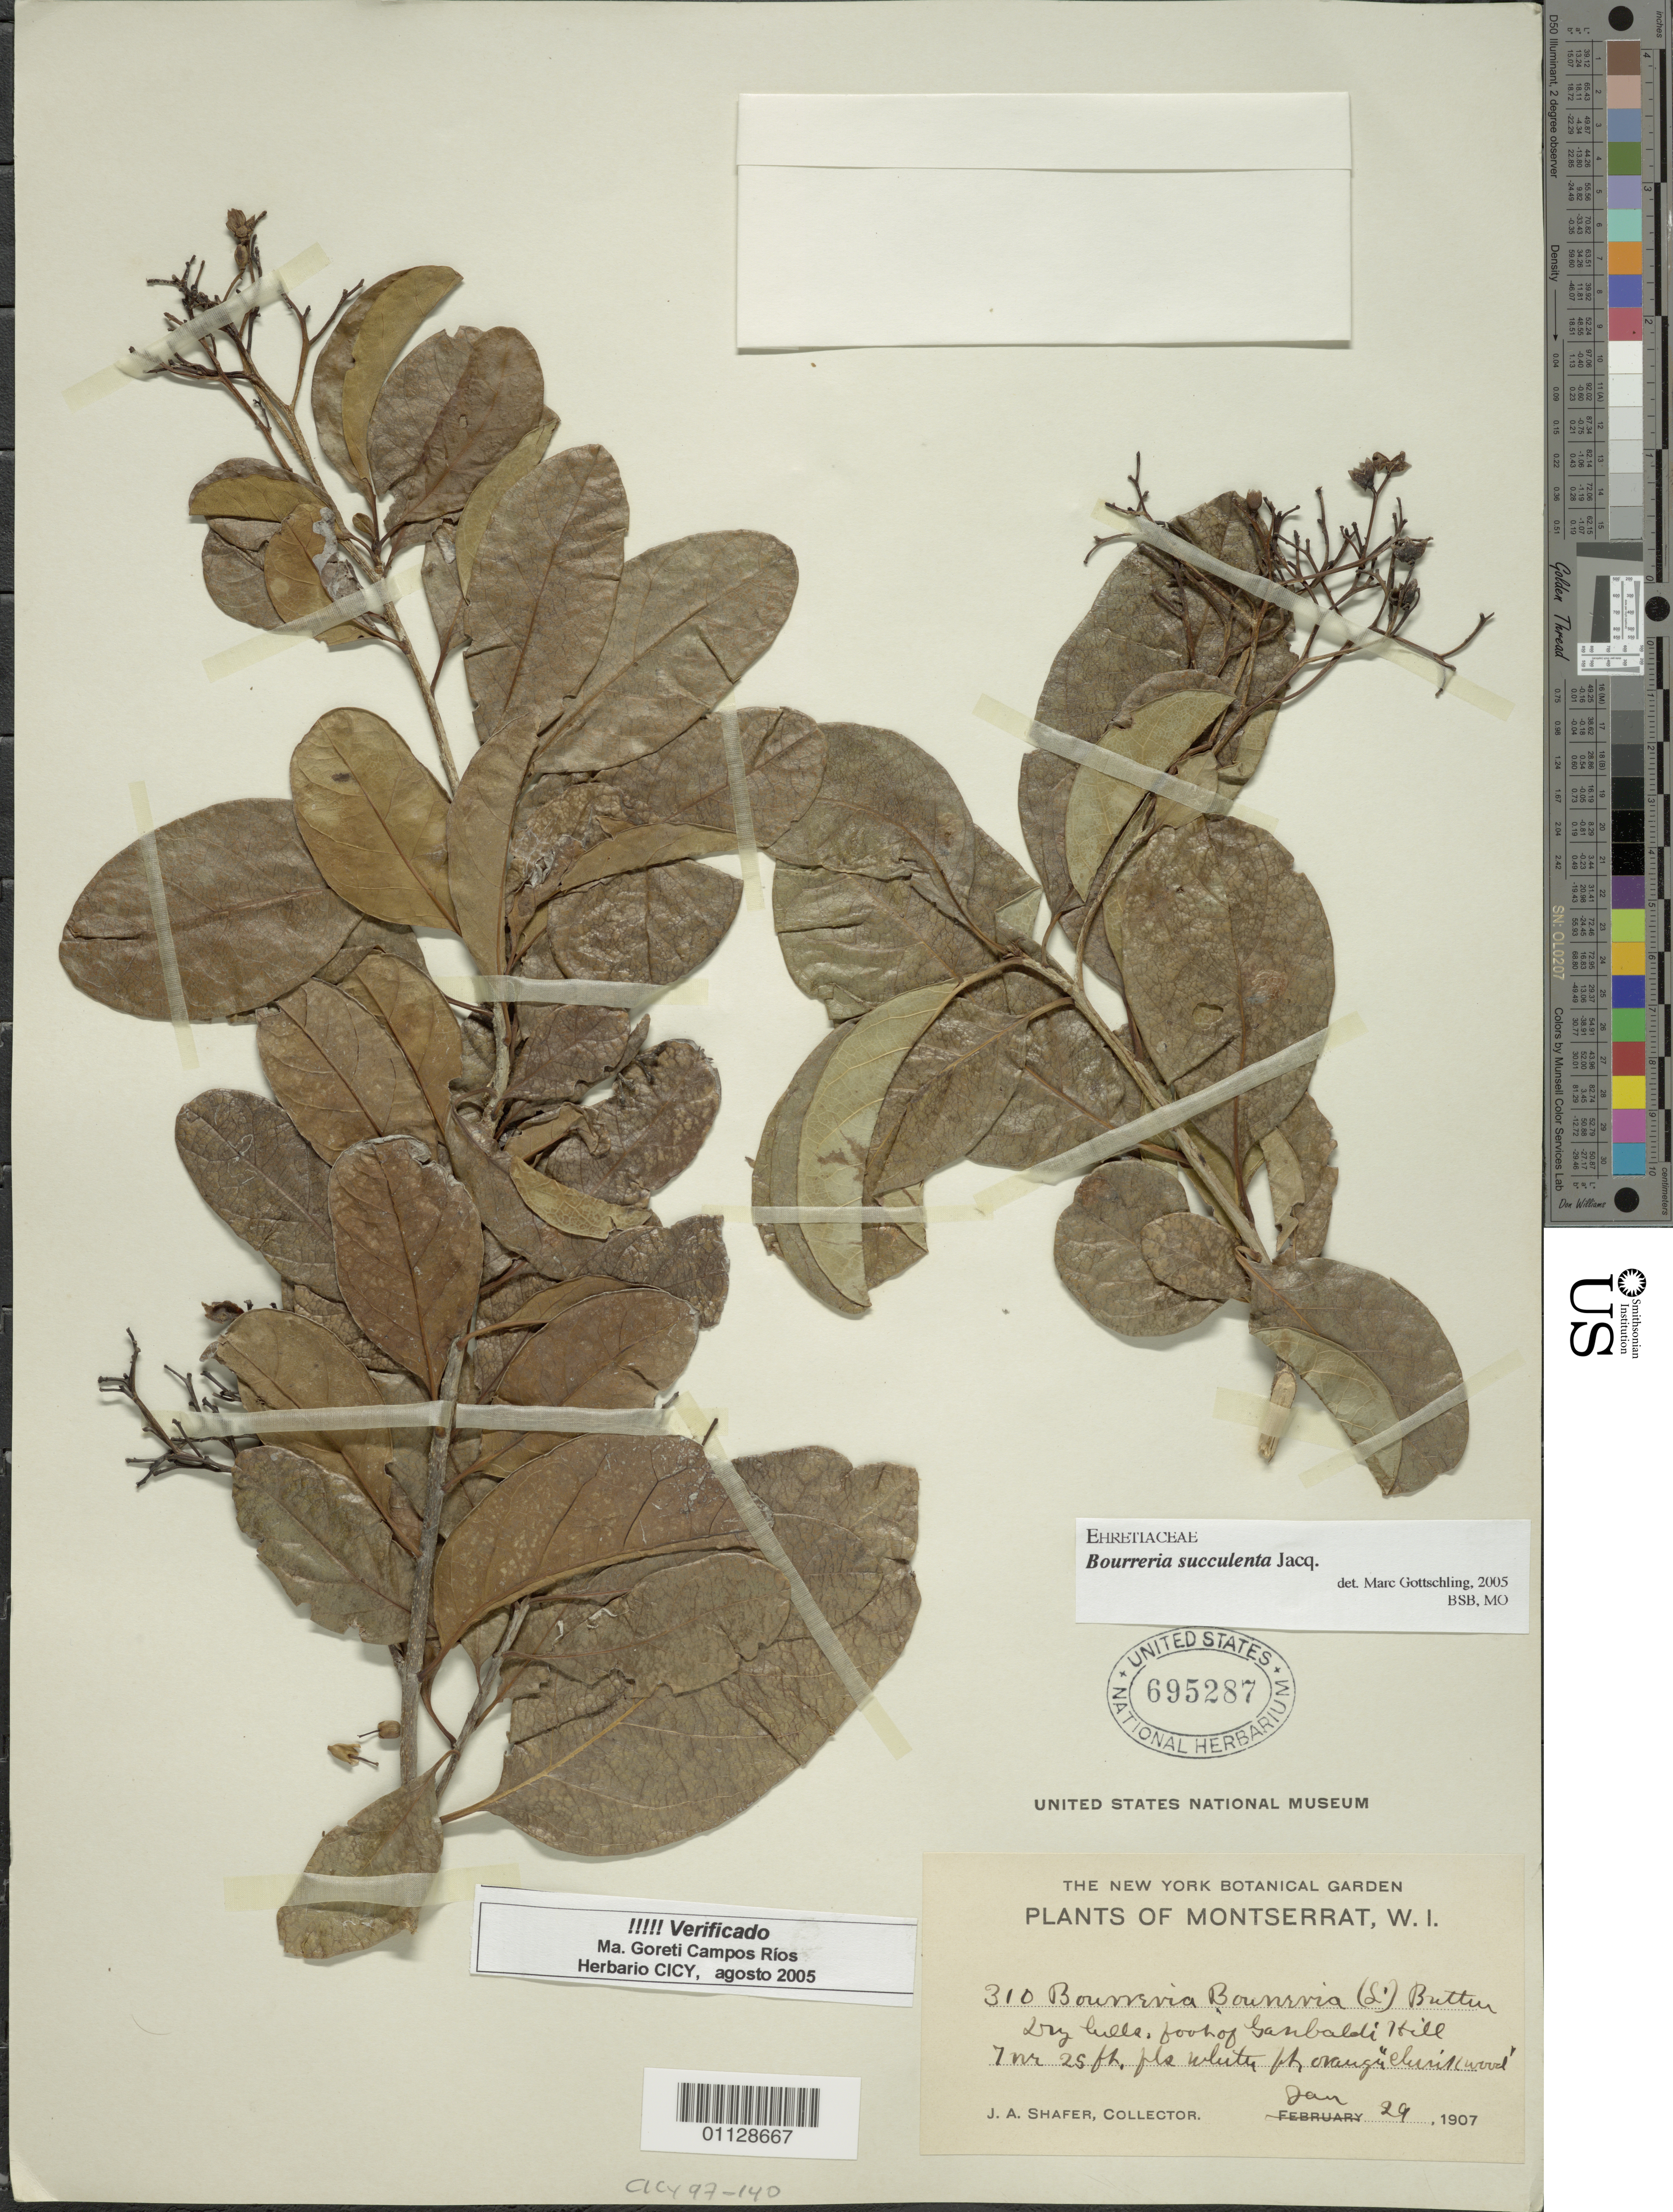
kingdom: Plantae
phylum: Tracheophyta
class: Magnoliopsida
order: Boraginales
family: Ehretiaceae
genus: Bourreria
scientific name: Bourreria succulenta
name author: Jacq.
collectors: J. A. Shafer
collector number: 310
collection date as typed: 29 Jan 1907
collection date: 1907-01-29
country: Montserrat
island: Montserrat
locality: Dry hills, foots of Garibaldi Hill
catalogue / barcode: US 695287